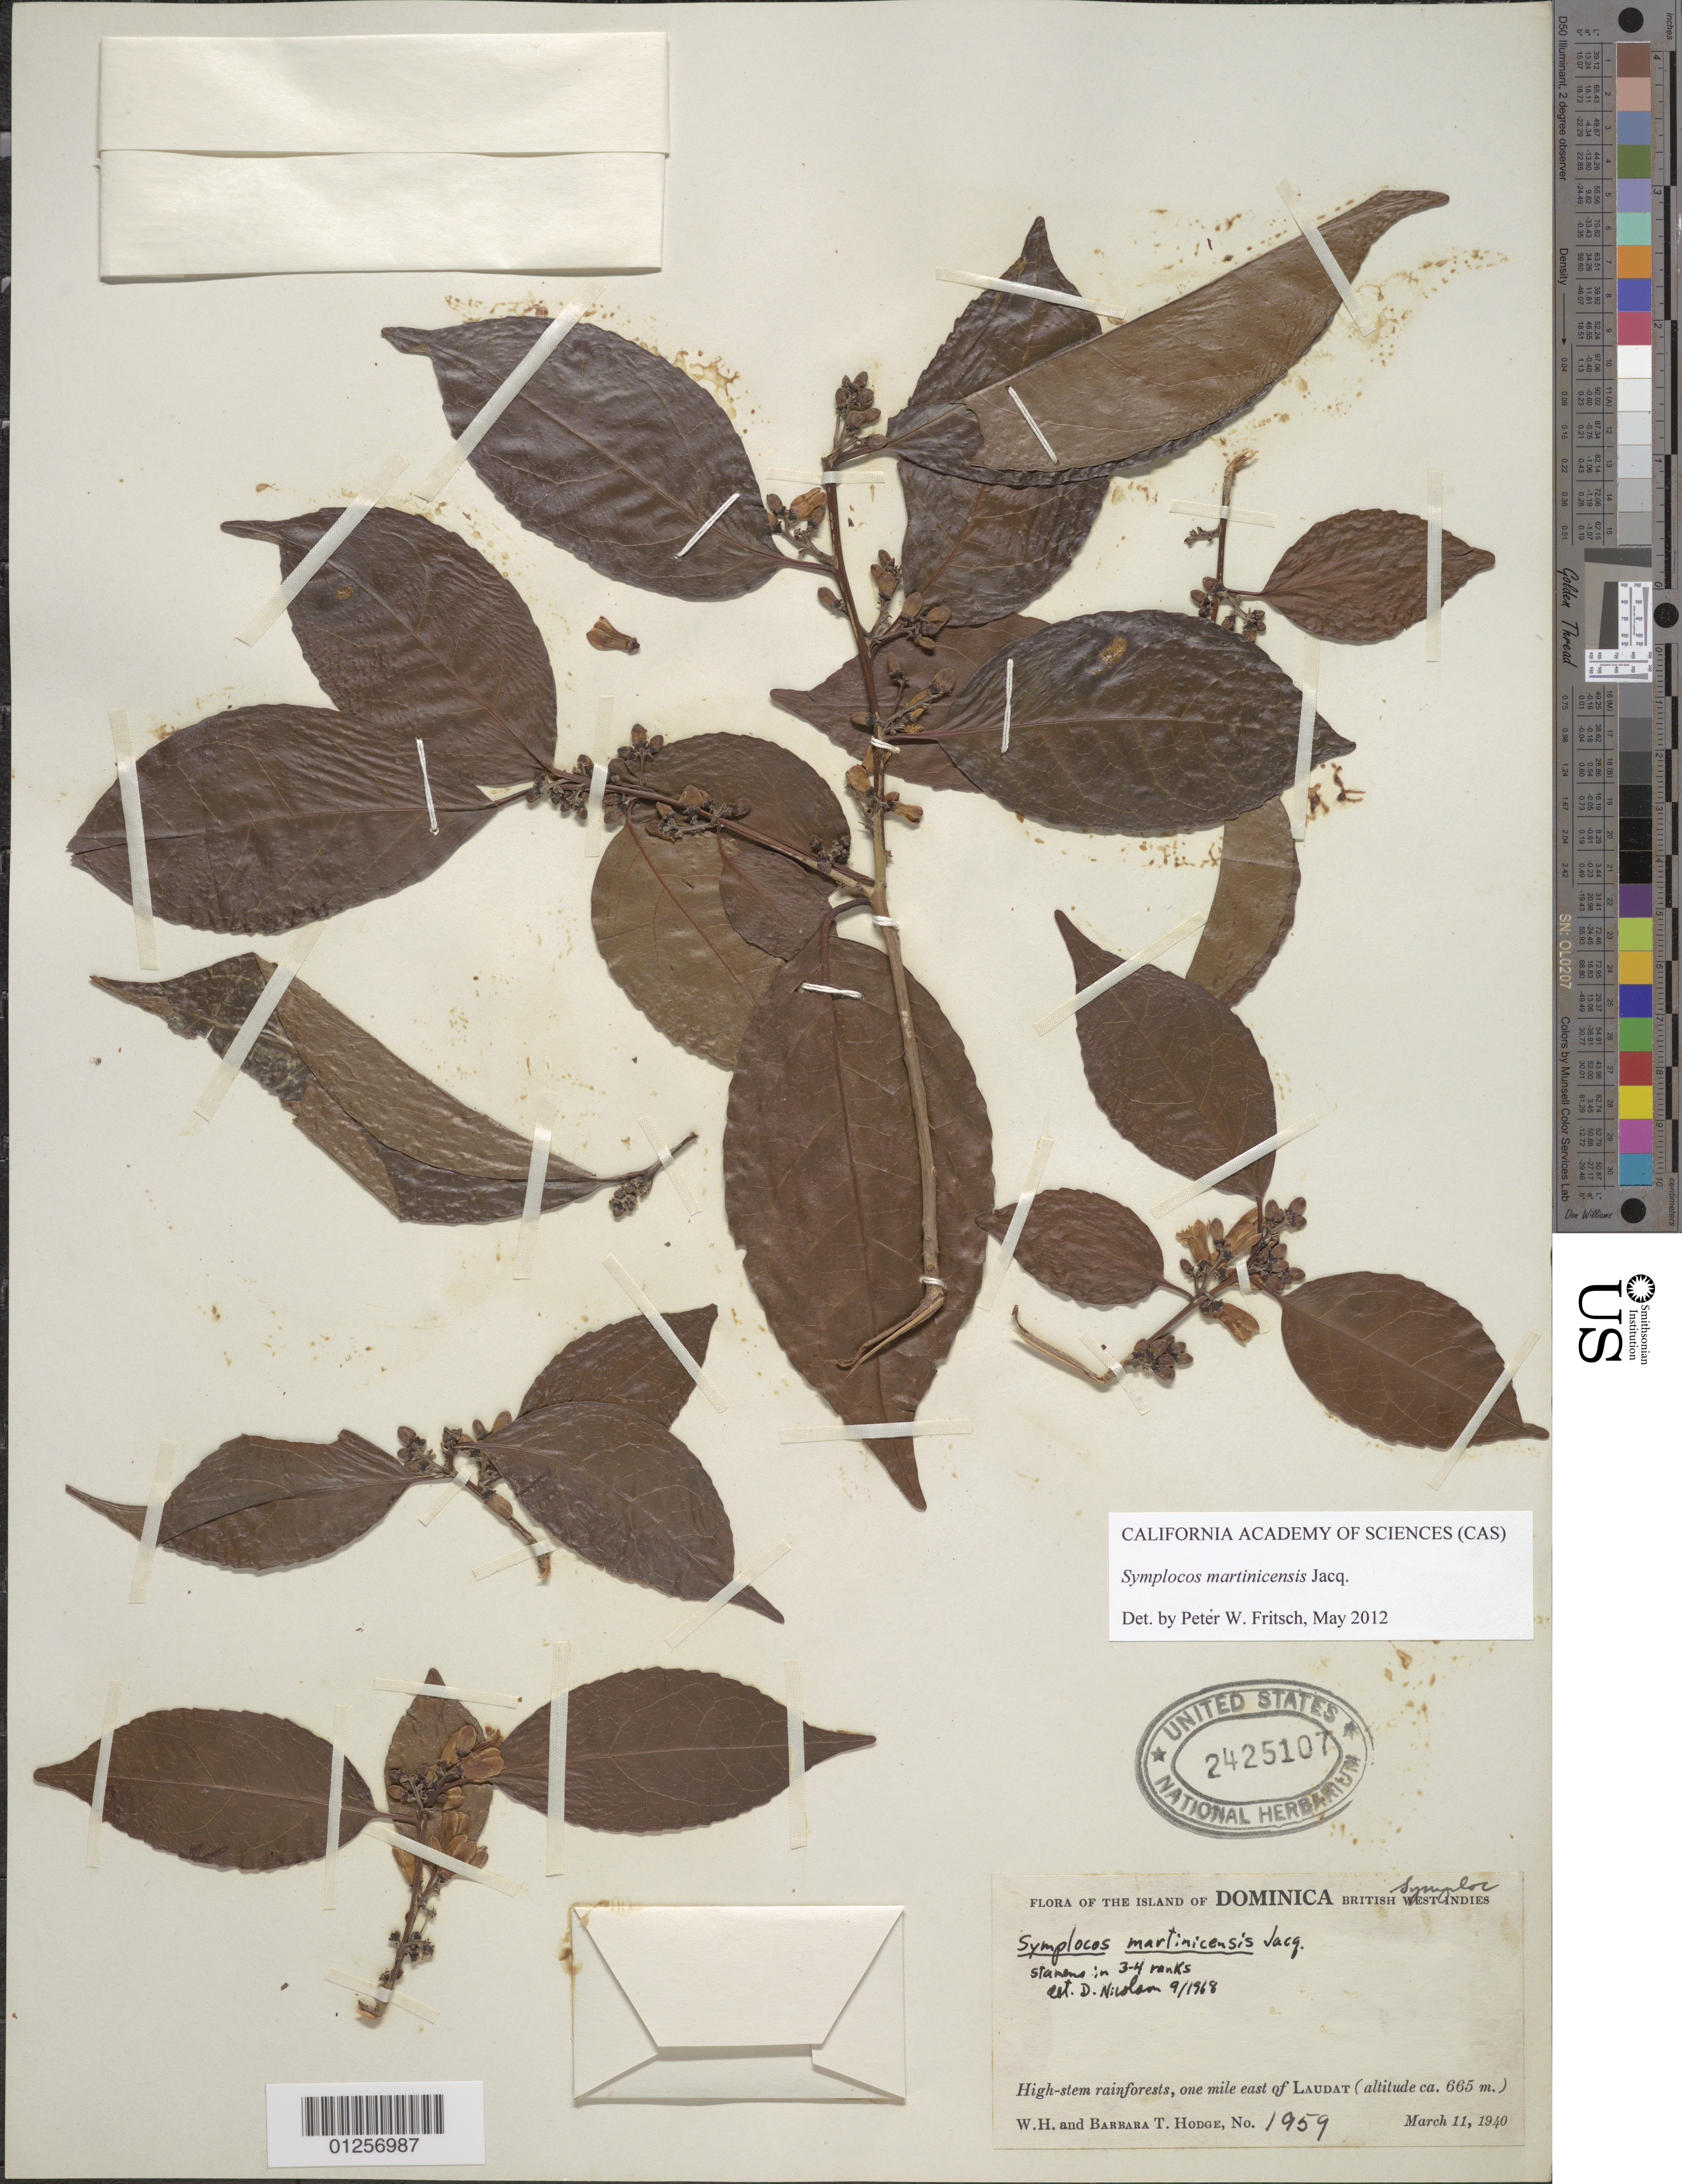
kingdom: Plantae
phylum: Tracheophyta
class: Magnoliopsida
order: Ericales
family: Symplocaceae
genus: Symplocos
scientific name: Symplocos martinicensis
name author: Jacq.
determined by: Fritsch, Peter W.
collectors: W. Hodge & B. Hodge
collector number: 1959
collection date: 1940-03-11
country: Dominica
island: Dominica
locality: Laudat, 1 mile east.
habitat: High-stem rainforests.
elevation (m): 665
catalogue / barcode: US 2425107